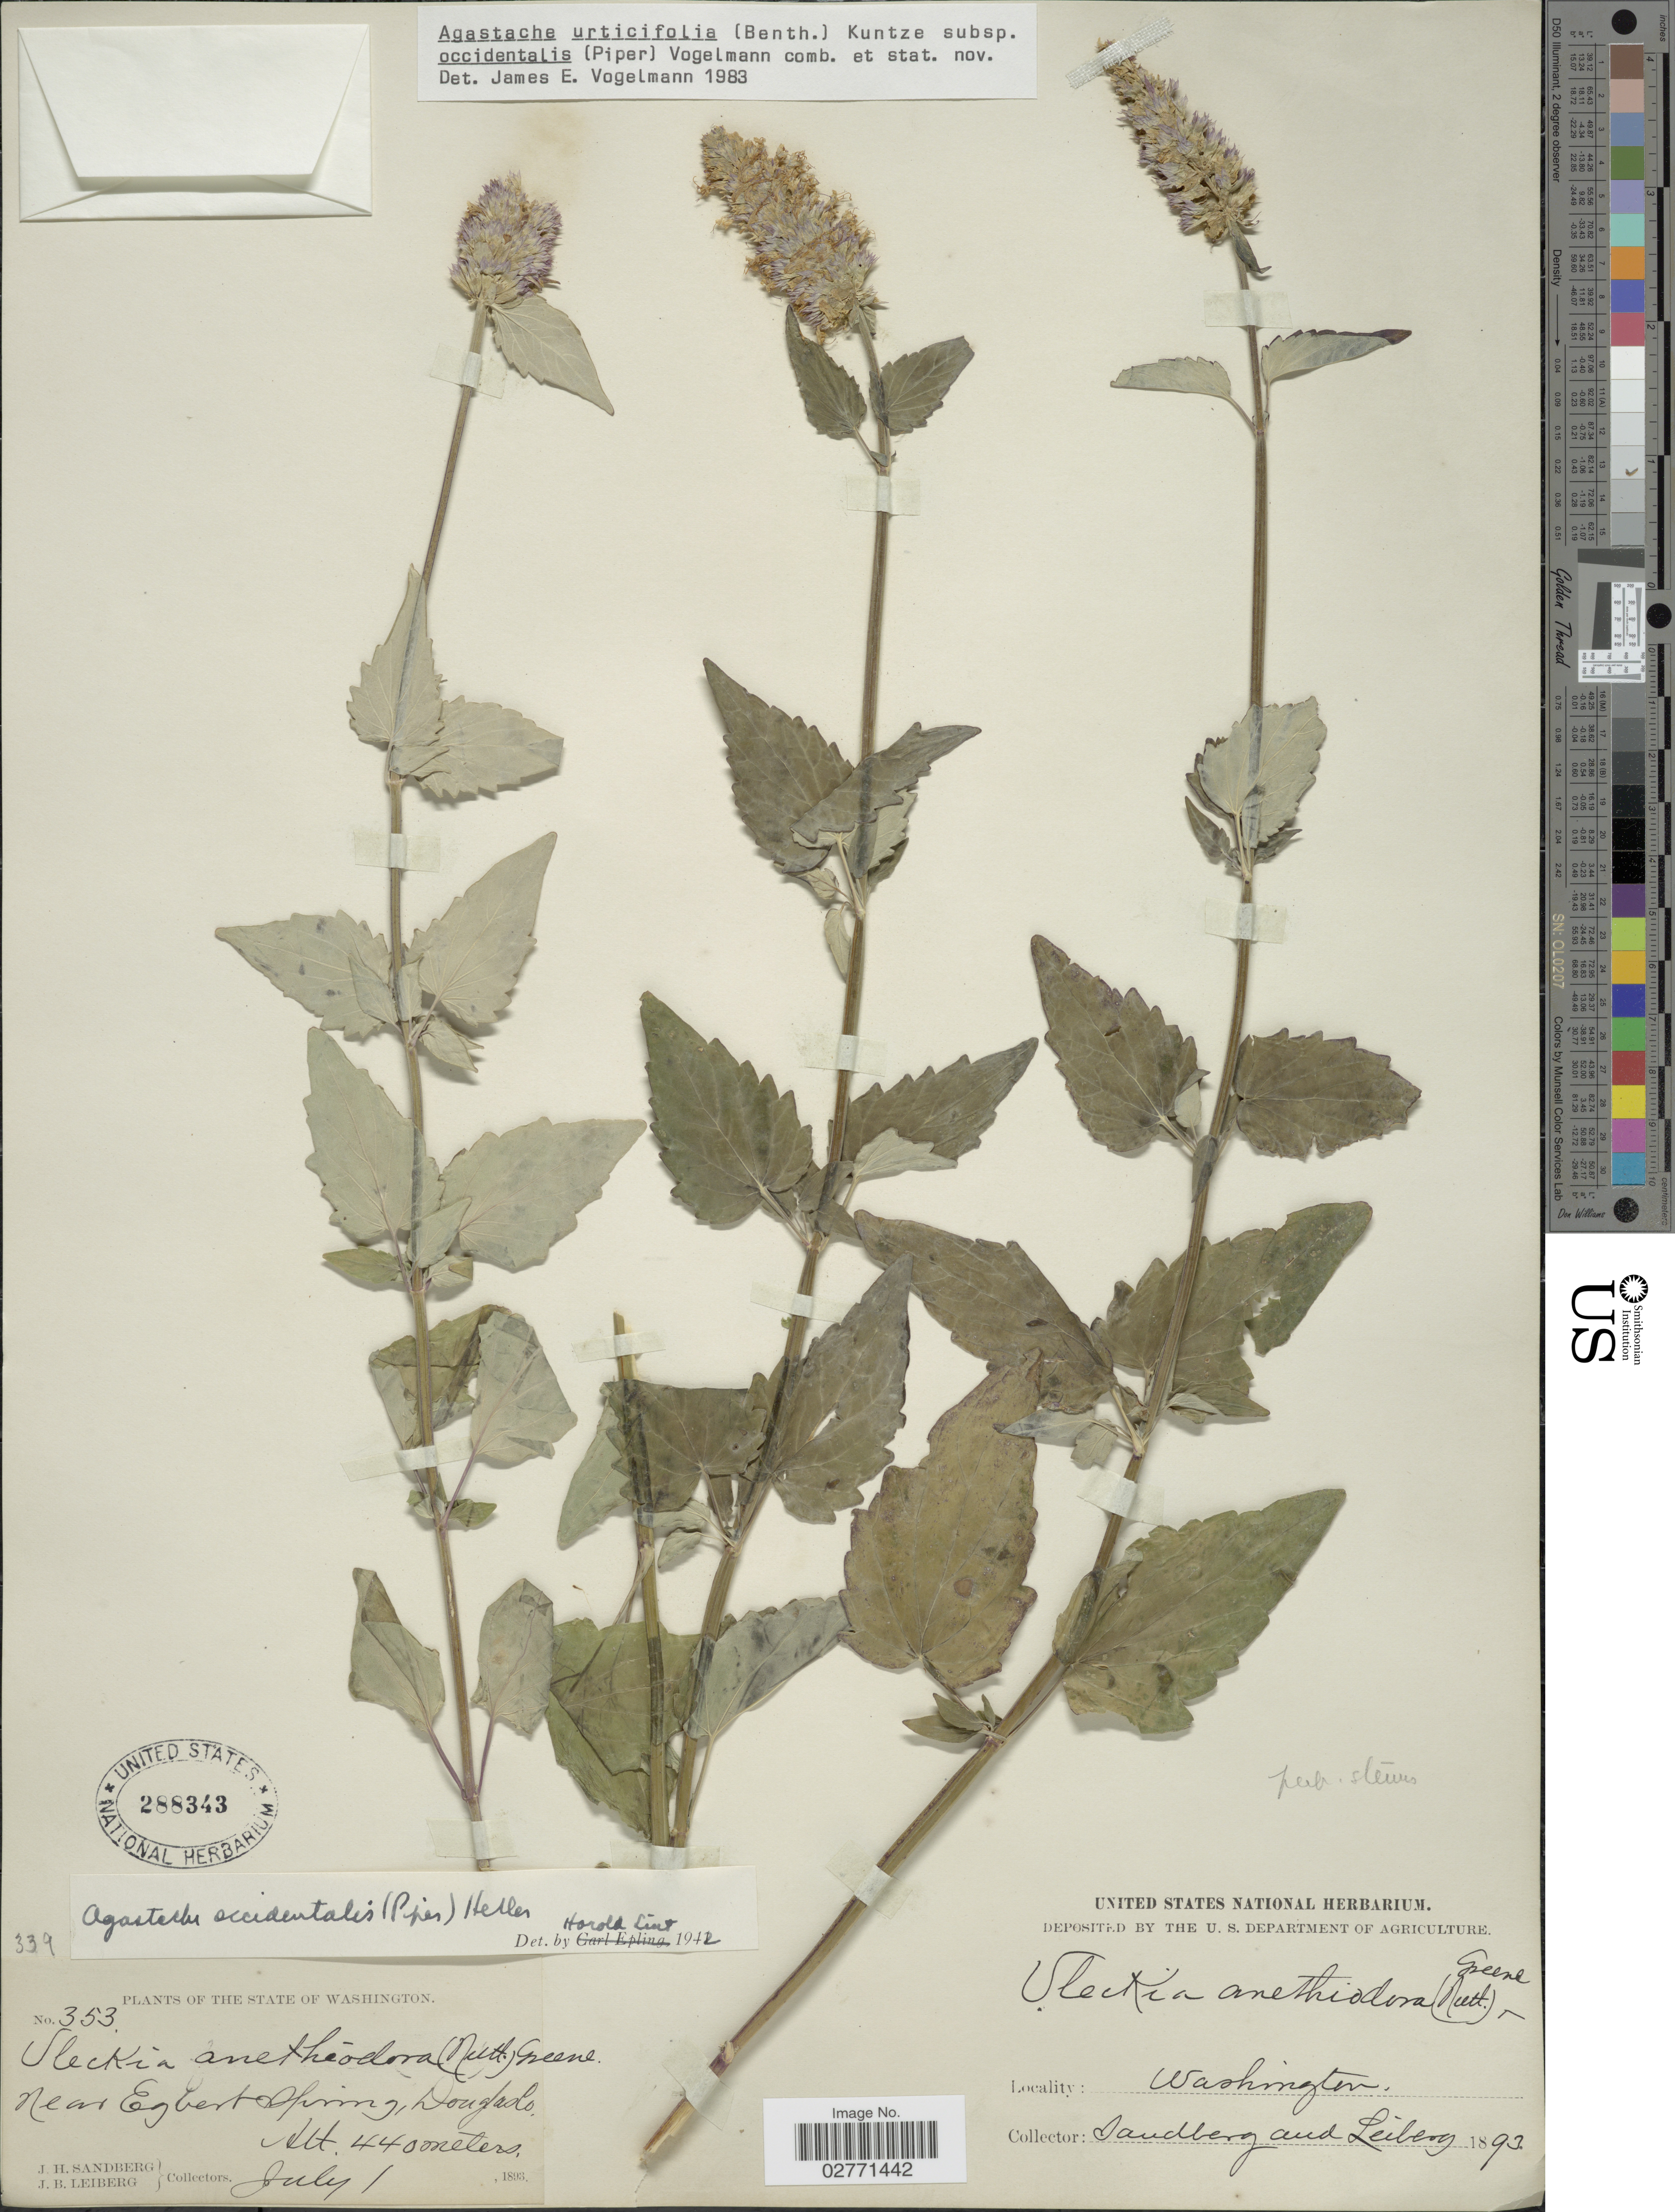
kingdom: Plantae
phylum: Tracheophyta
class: Magnoliopsida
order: Lamiales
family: Lamiaceae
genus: Agastache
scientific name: Agastache urticifolia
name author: (Benth.) Kuntze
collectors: J. H. Sandberg & J. B. Leiberg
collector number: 353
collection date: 1893-07-01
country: United States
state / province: Washington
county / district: Douglas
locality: Near Egbert Spring, Douglas Co.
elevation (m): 440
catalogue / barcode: US 288343